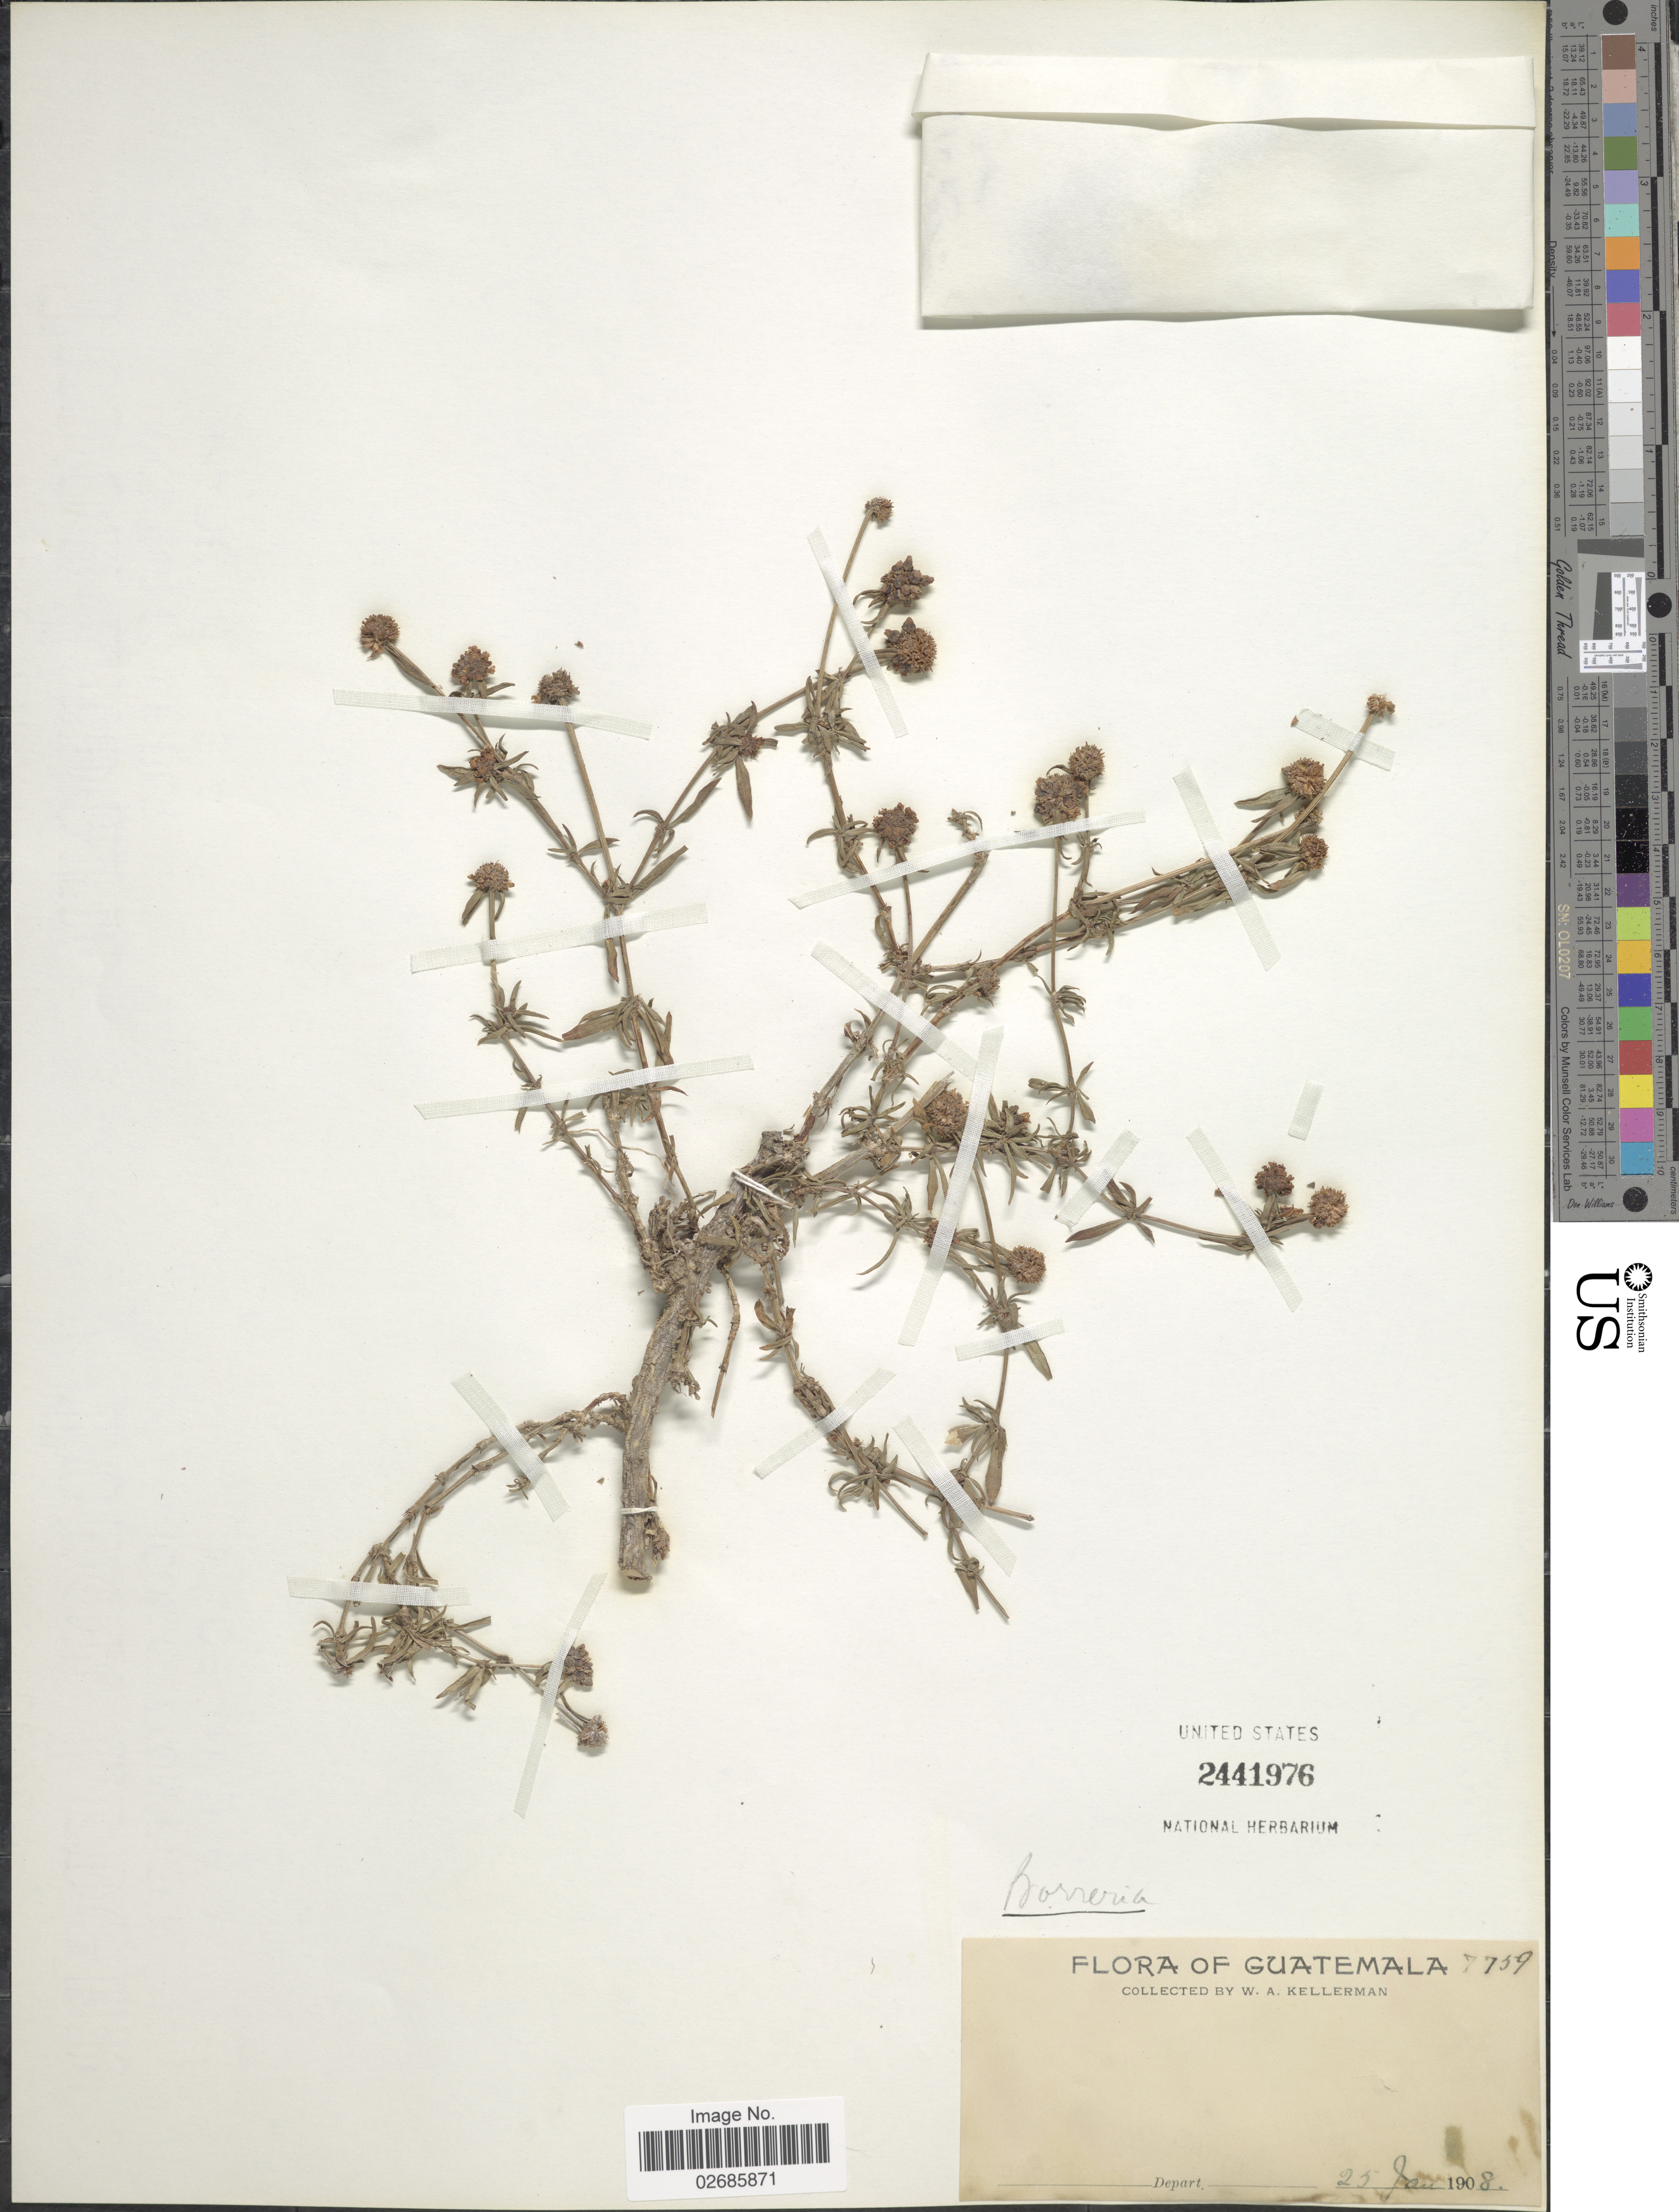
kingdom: Plantae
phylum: Tracheophyta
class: Magnoliopsida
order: Gentianales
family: Rubiaceae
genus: Borreria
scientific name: Borreria sp.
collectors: W. Kellerman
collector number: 7759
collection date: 1908-01-25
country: Guatemala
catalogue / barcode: US 2441976